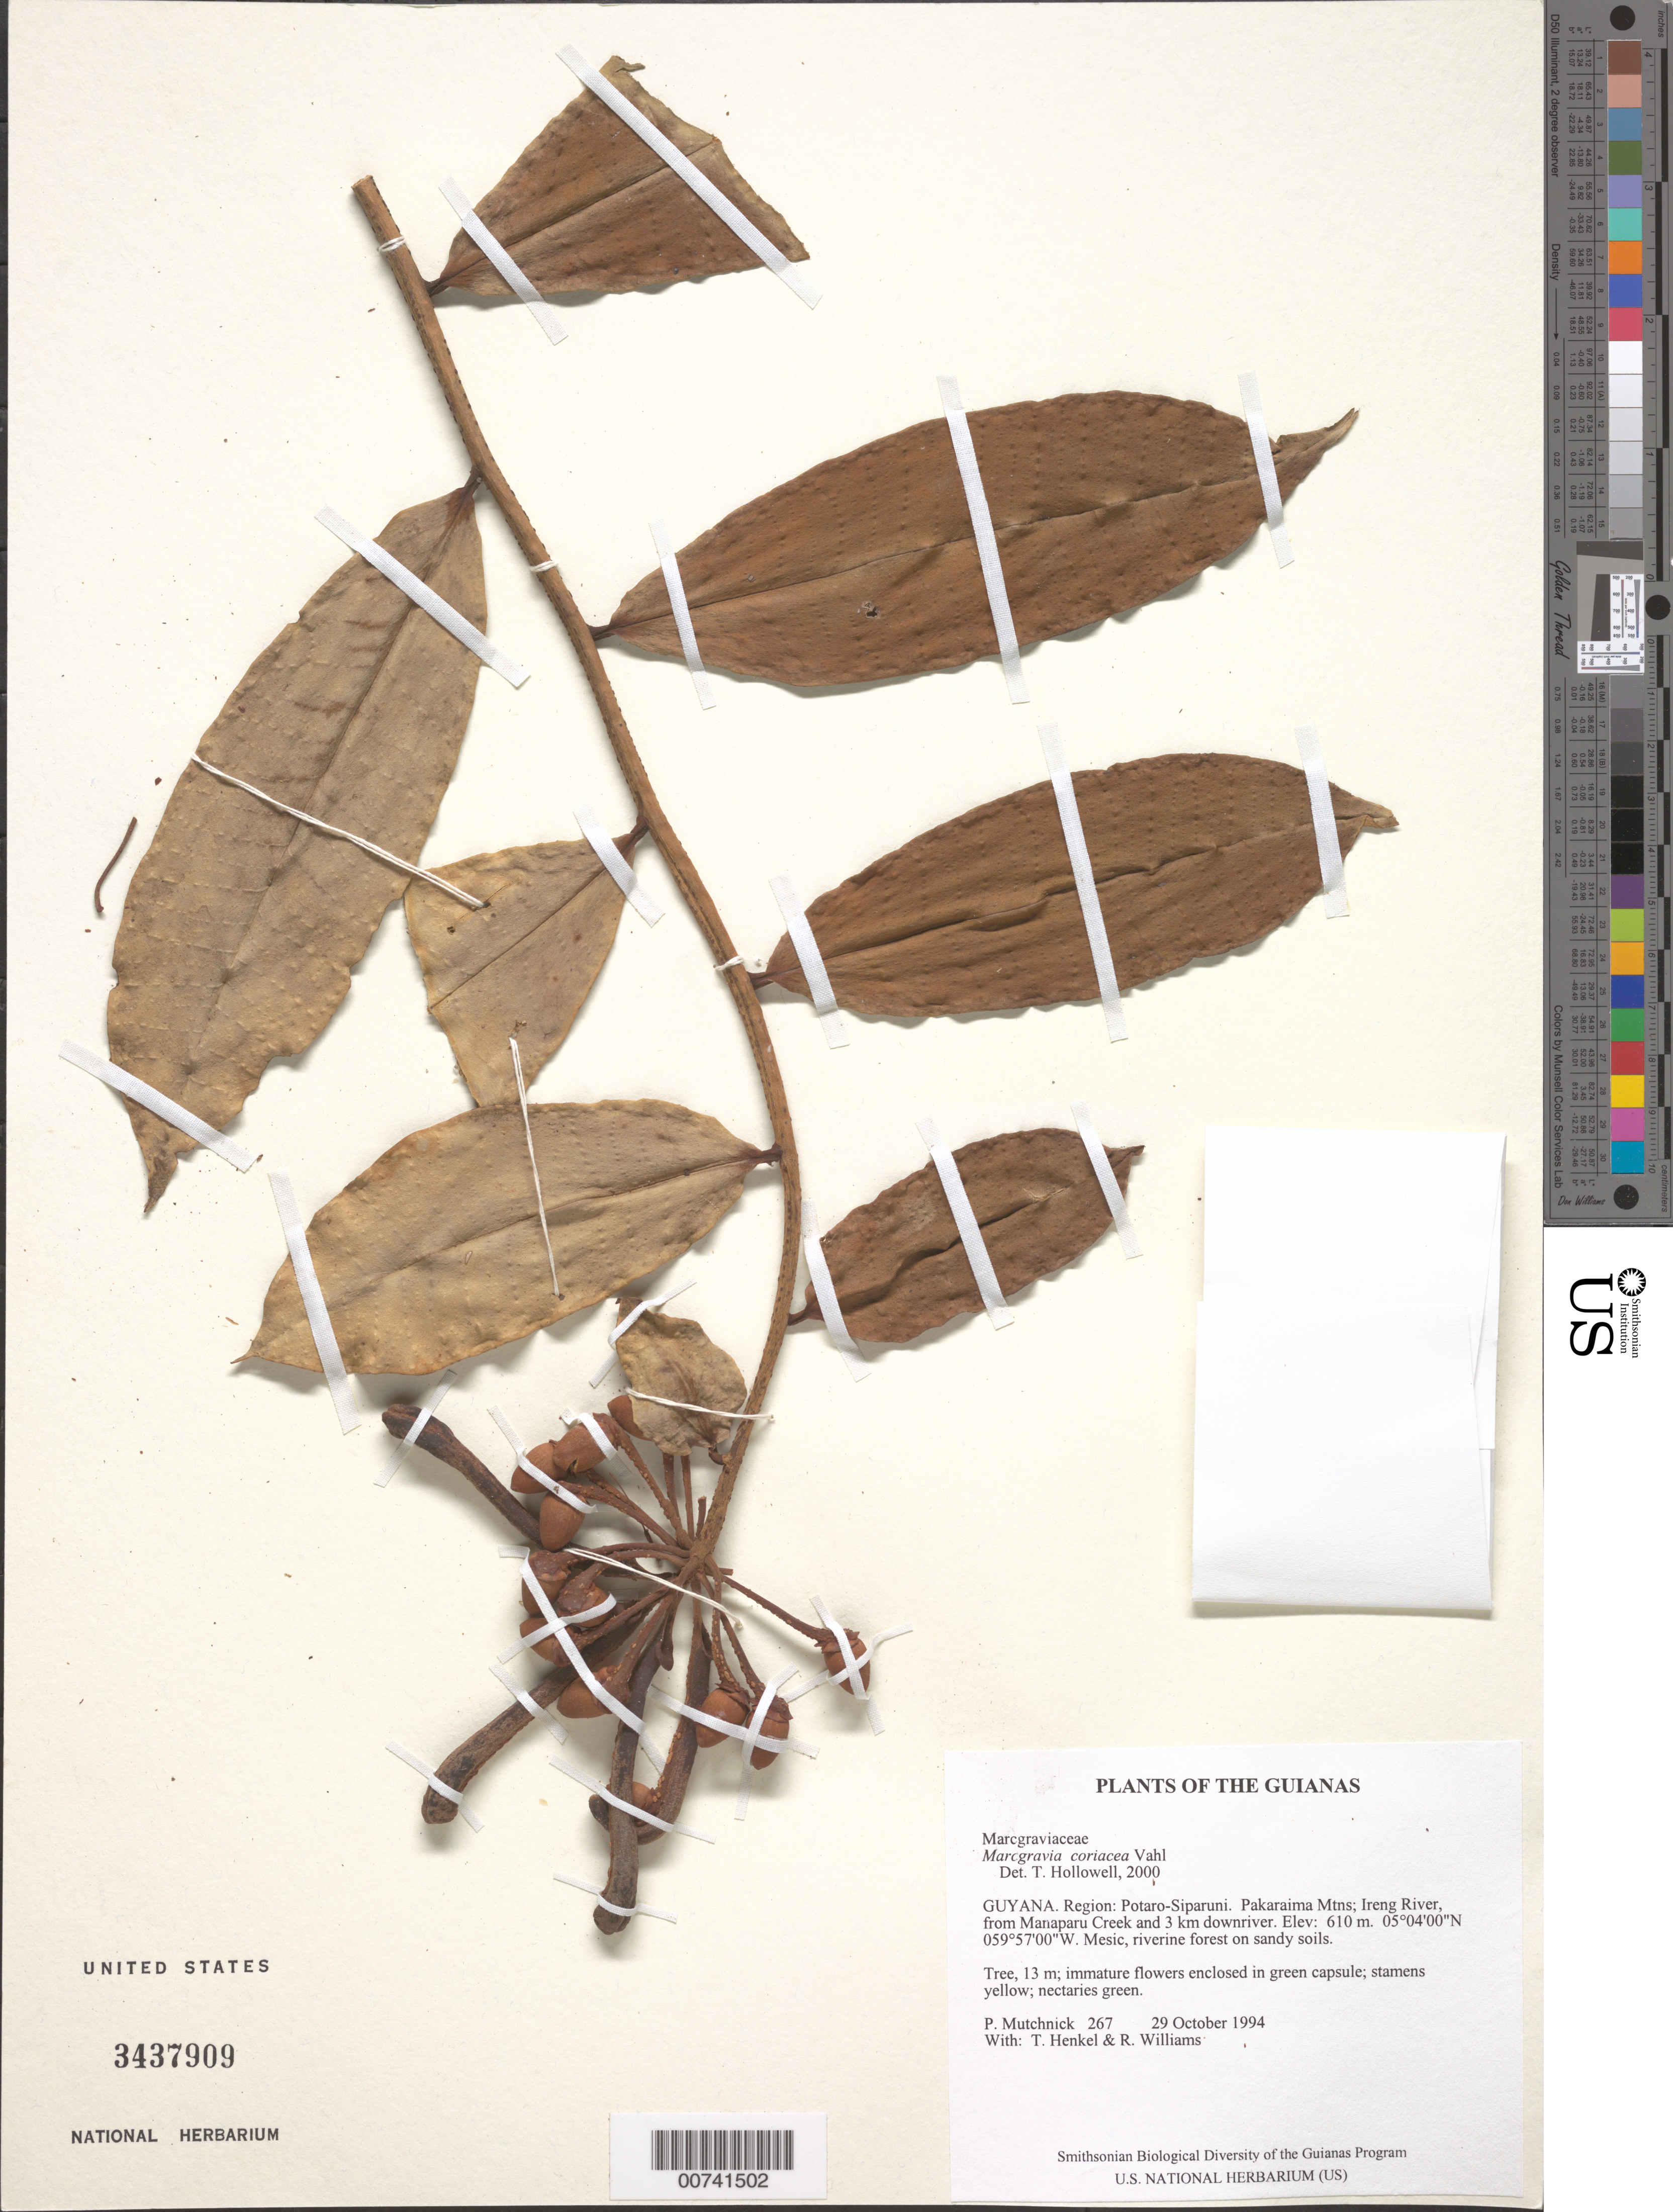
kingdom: Plantae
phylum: Tracheophyta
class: Magnoliopsida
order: Ericales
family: Marcgraviaceae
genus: Marcgravia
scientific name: Marcgravia coriacea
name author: Vahl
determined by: Hollowell, T. H., (BOT), Smithsonian Institution - National Museum of Natural History (UNITED STATES)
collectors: P. Mutchnick, T. Henkel & R. Williams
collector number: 267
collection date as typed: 29 October 1994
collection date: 1994-10-29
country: Guyana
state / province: Potaro-Siparuni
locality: Pakaraima Mtns; Ireng River, from Manaparu Creek and 3 km downriver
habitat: Mesic, riverine forest on sandy soils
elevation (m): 610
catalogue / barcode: US 3437909